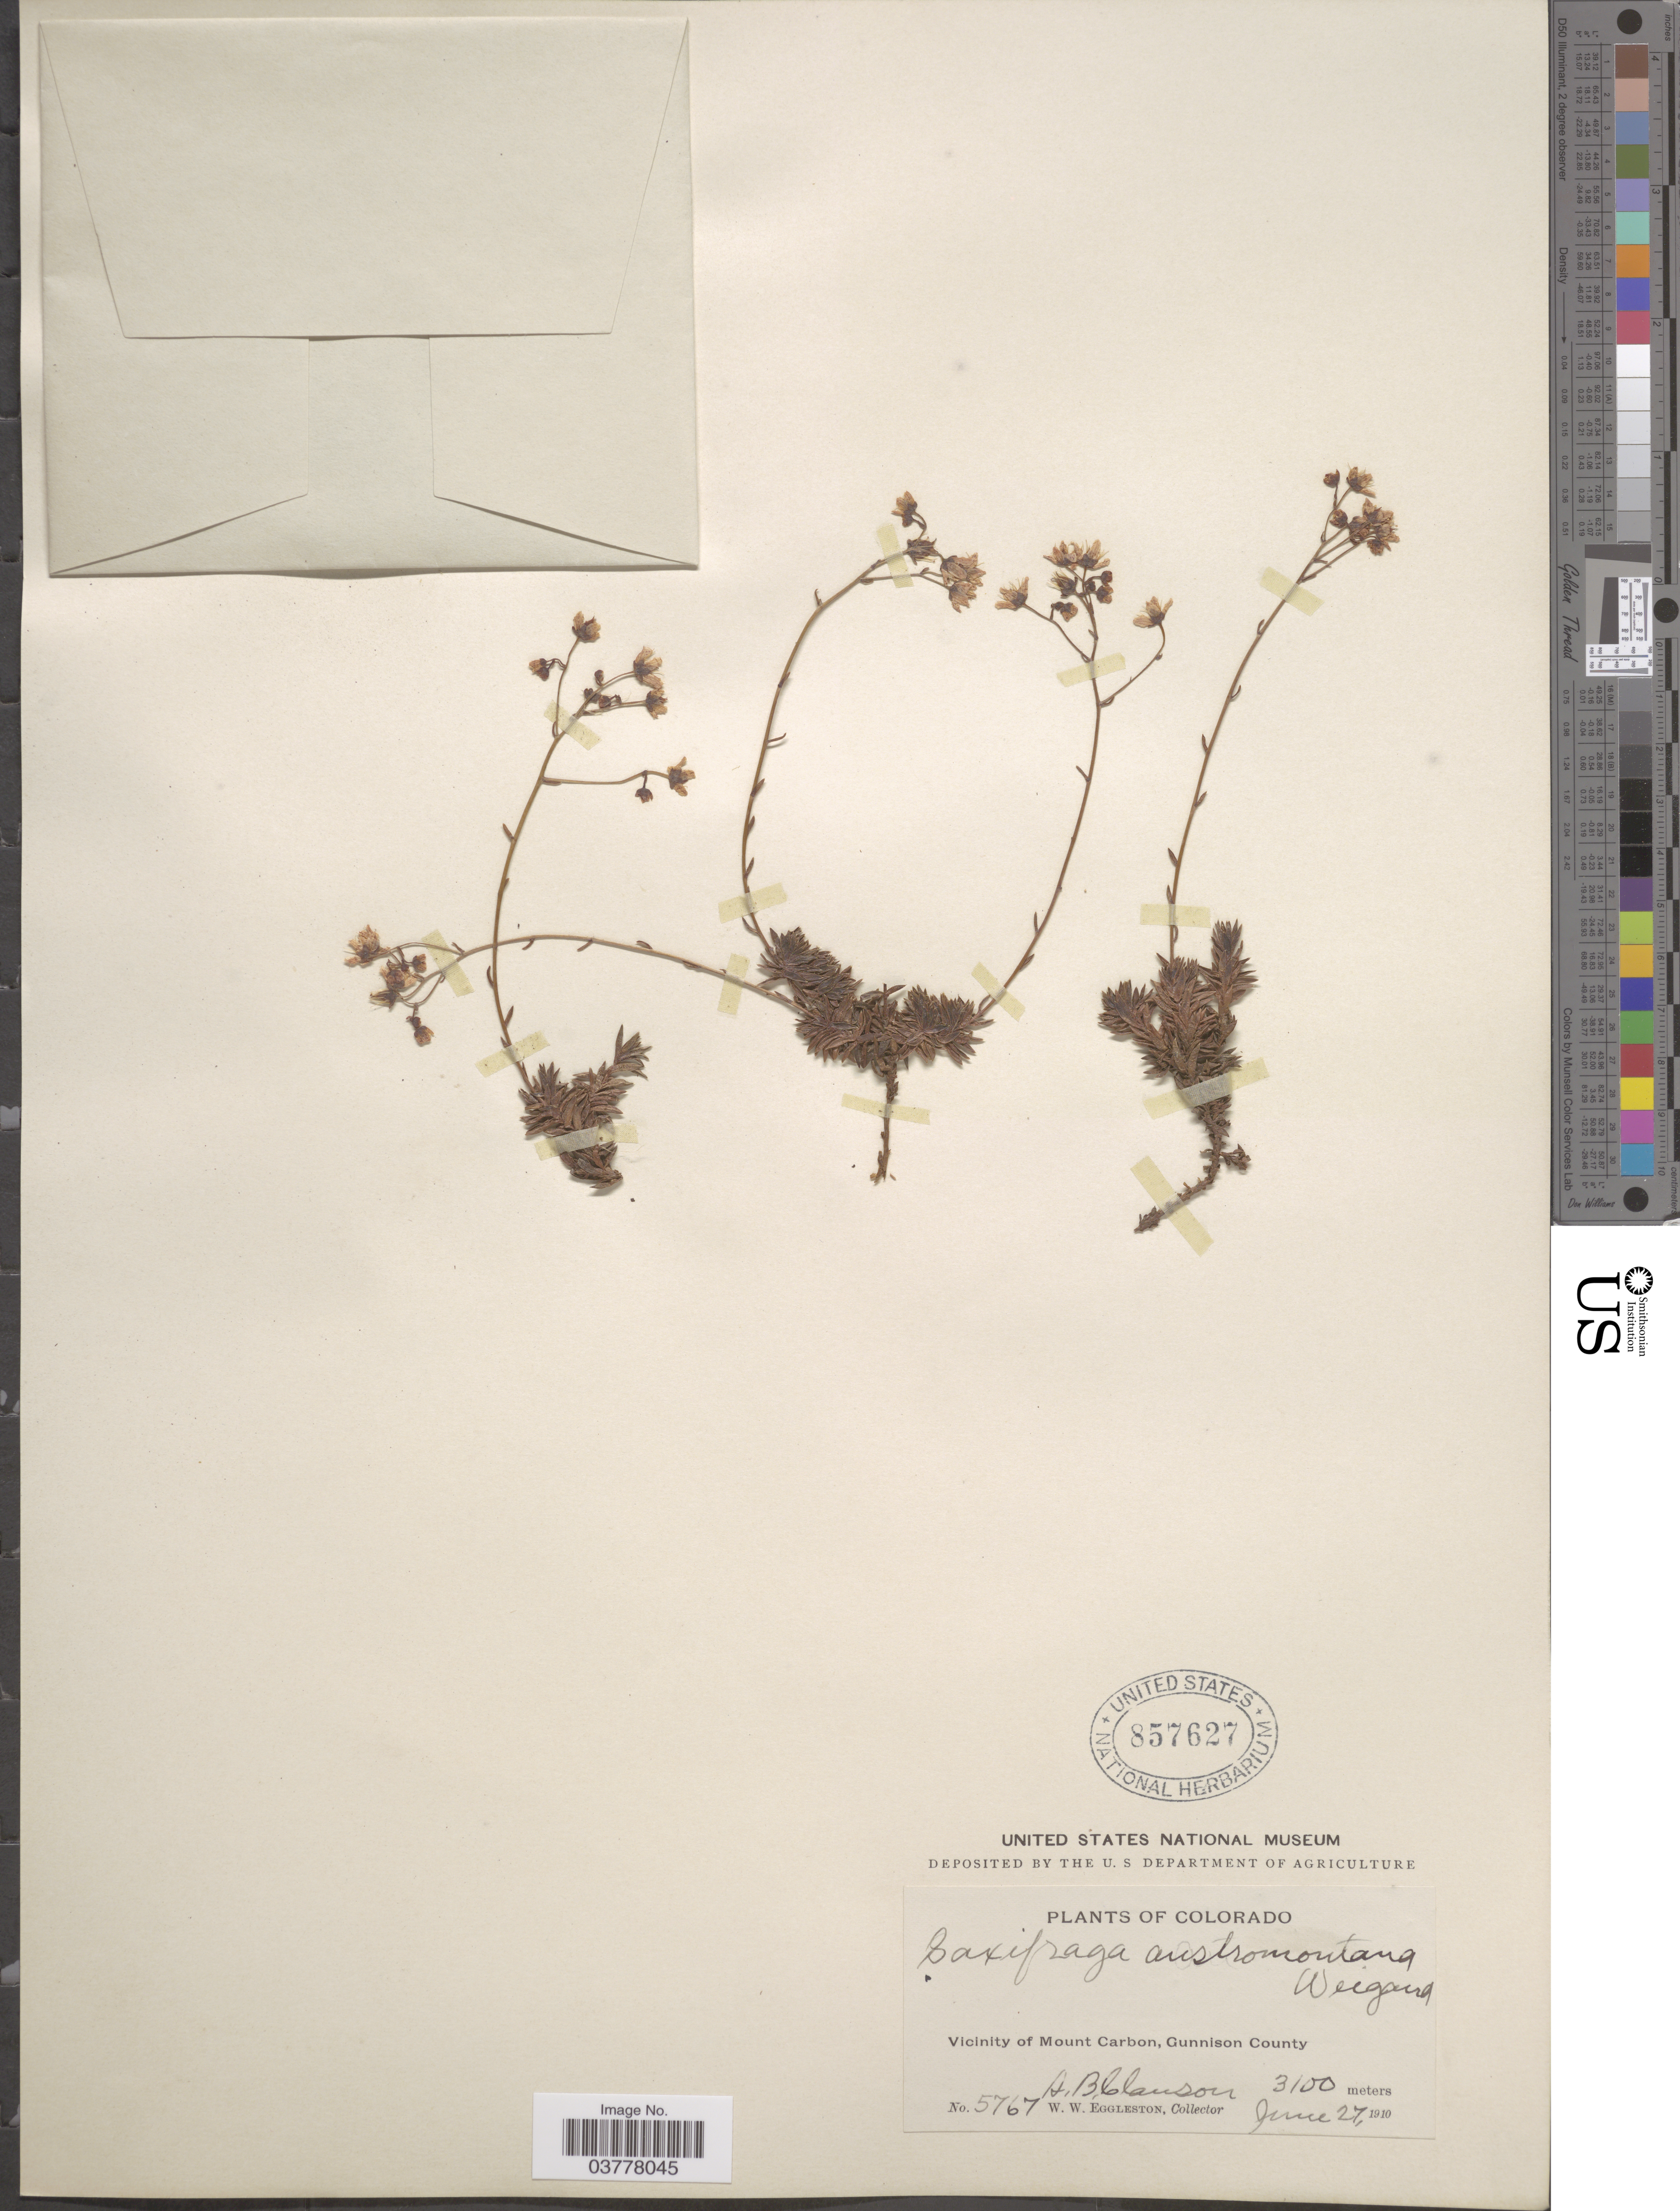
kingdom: Plantae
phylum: Tracheophyta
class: Magnoliopsida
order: Saxifragales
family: Saxifragaceae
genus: Saxifraga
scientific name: Saxifraga bronchialis subsp. austromontana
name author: (Wiegand) Piper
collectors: W. W. Eggleston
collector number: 5767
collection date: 1910-06-27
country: United States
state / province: Colorado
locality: Vicinity of Mount Carbon, Gunnison County.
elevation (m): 3100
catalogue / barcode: US 857627